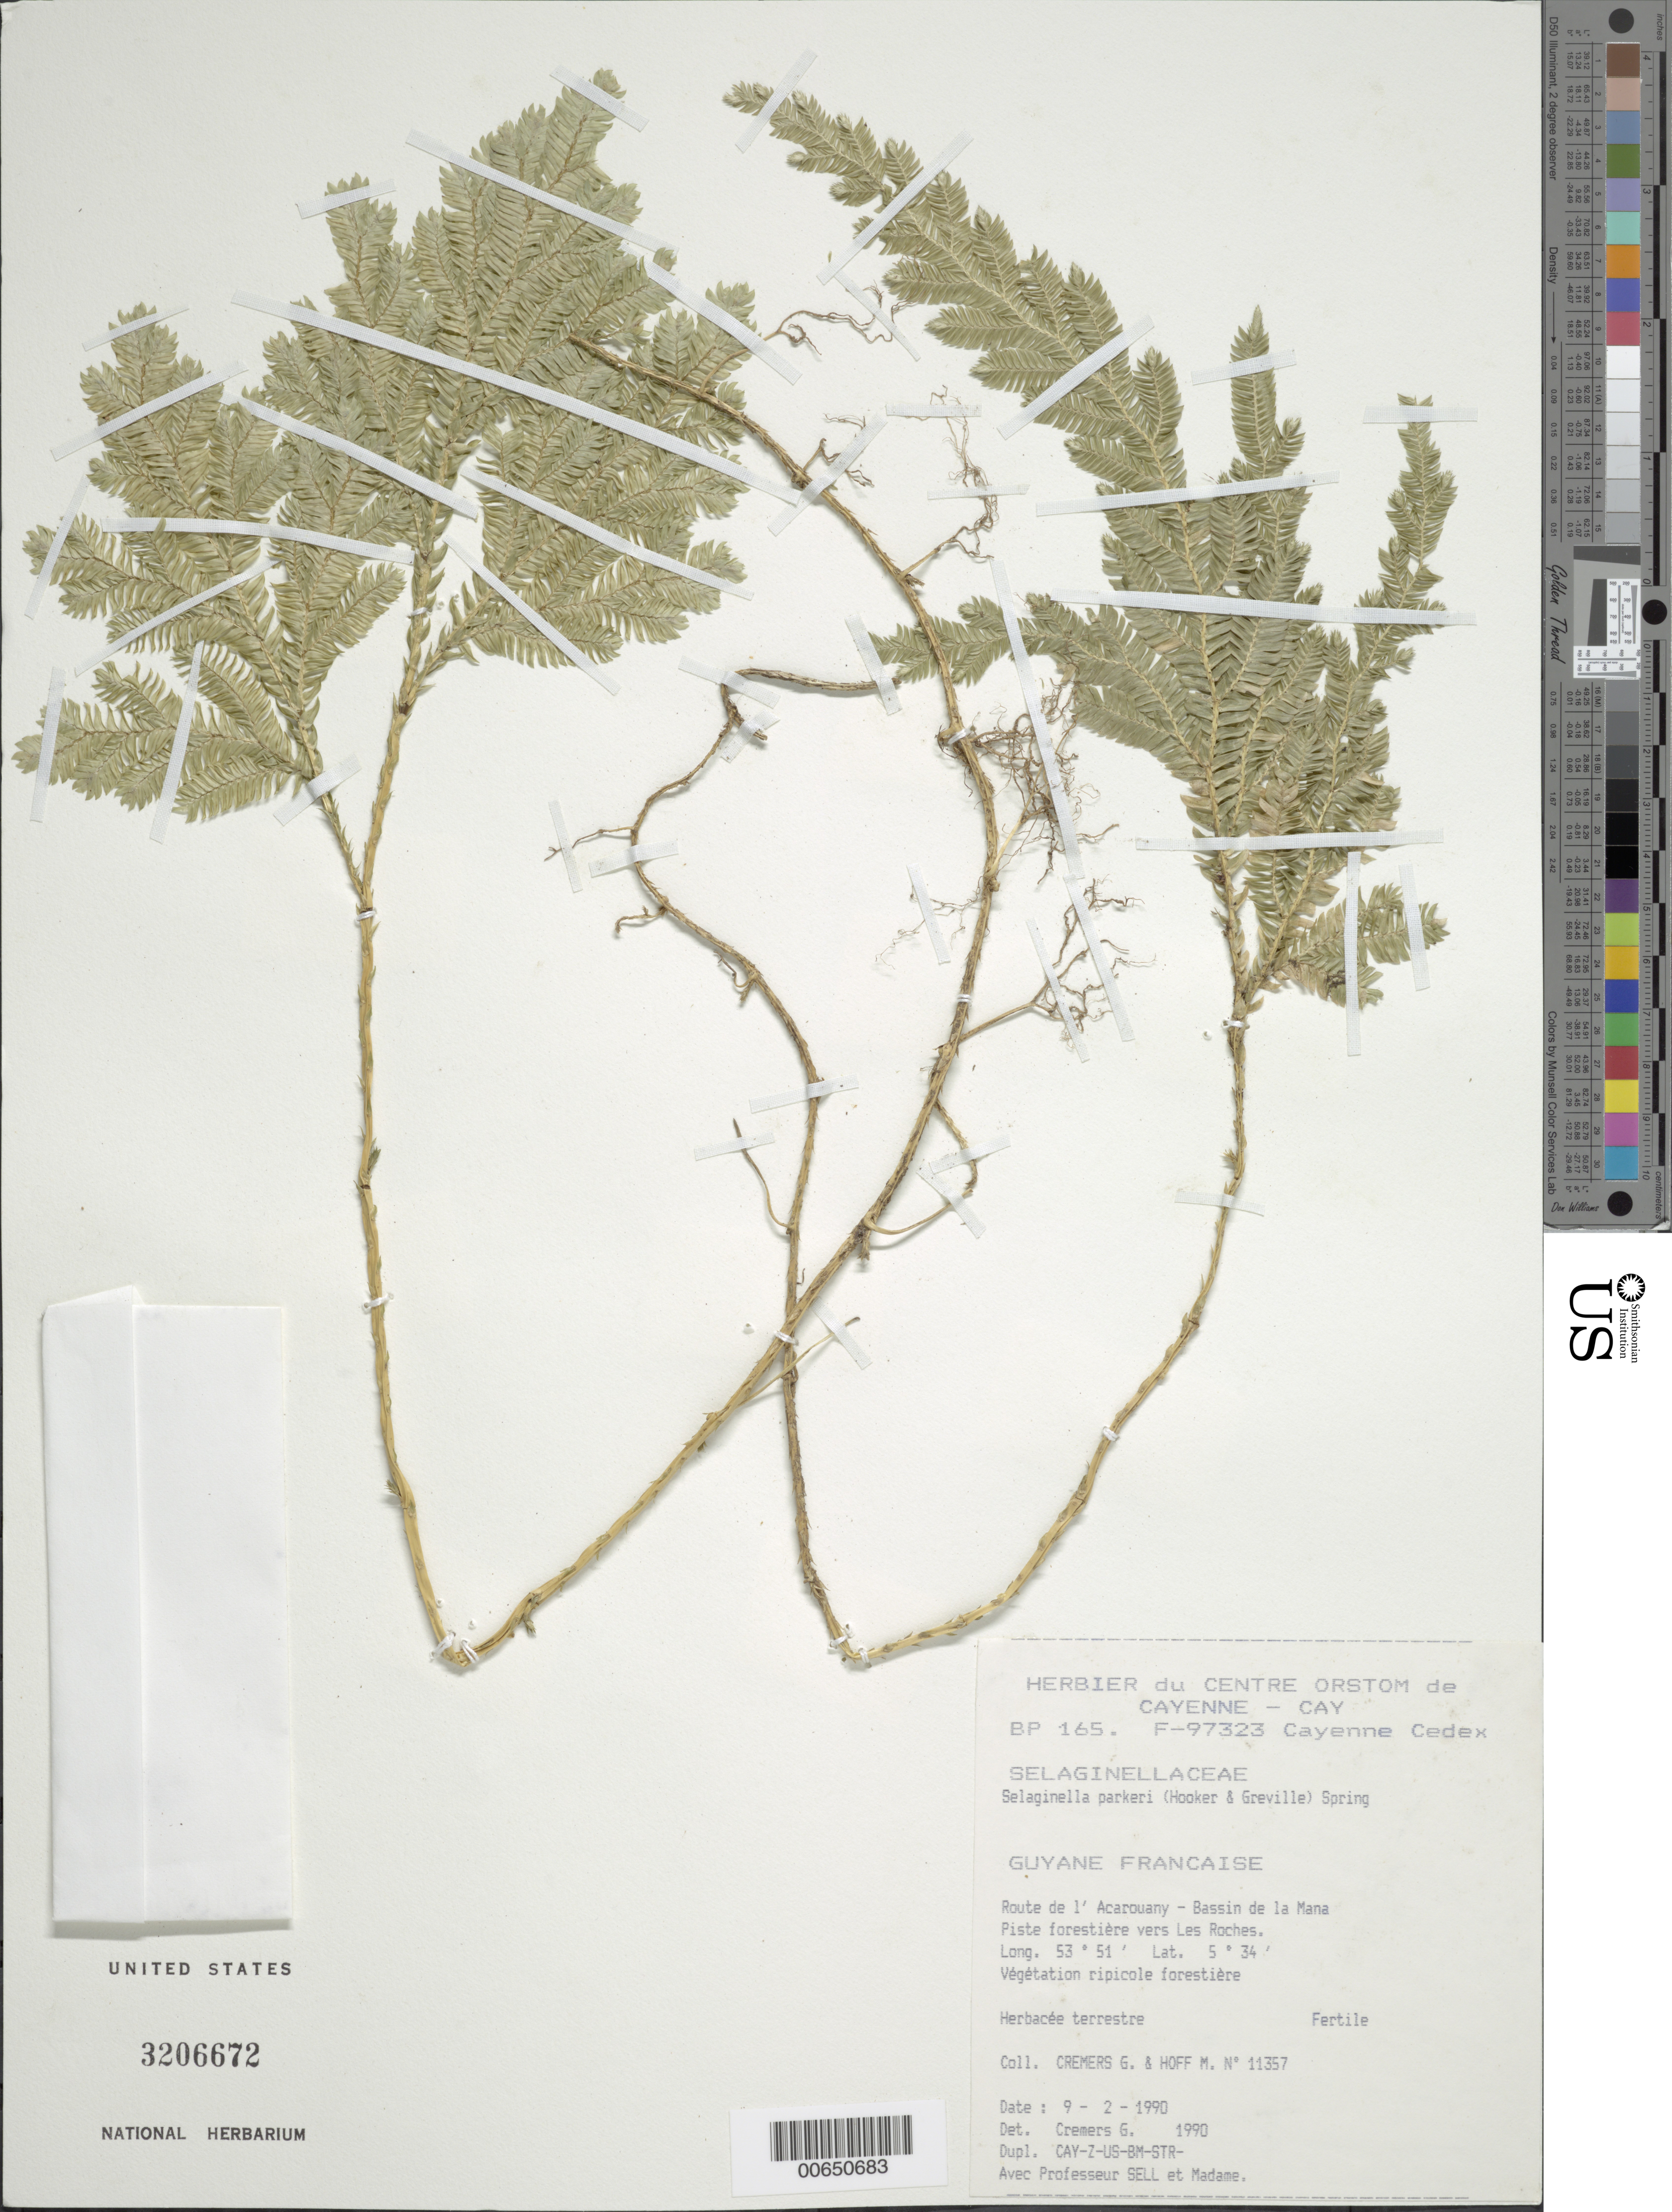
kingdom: Plantae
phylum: Tracheophyta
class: Lycopodiopsida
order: Selaginellales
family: Selaginellaceae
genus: Selaginella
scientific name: Selaginella parkeri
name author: (Hook. & Grev.) Spring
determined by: Cremers, Georges A.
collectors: G. Cremers & M. Hoff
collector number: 11357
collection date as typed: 9-Feb-90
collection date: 1990-02-09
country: French Guiana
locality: Route de l'Acarouany, Bassin de la Mana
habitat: Vegetation ripicole forestiere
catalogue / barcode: US 3206672